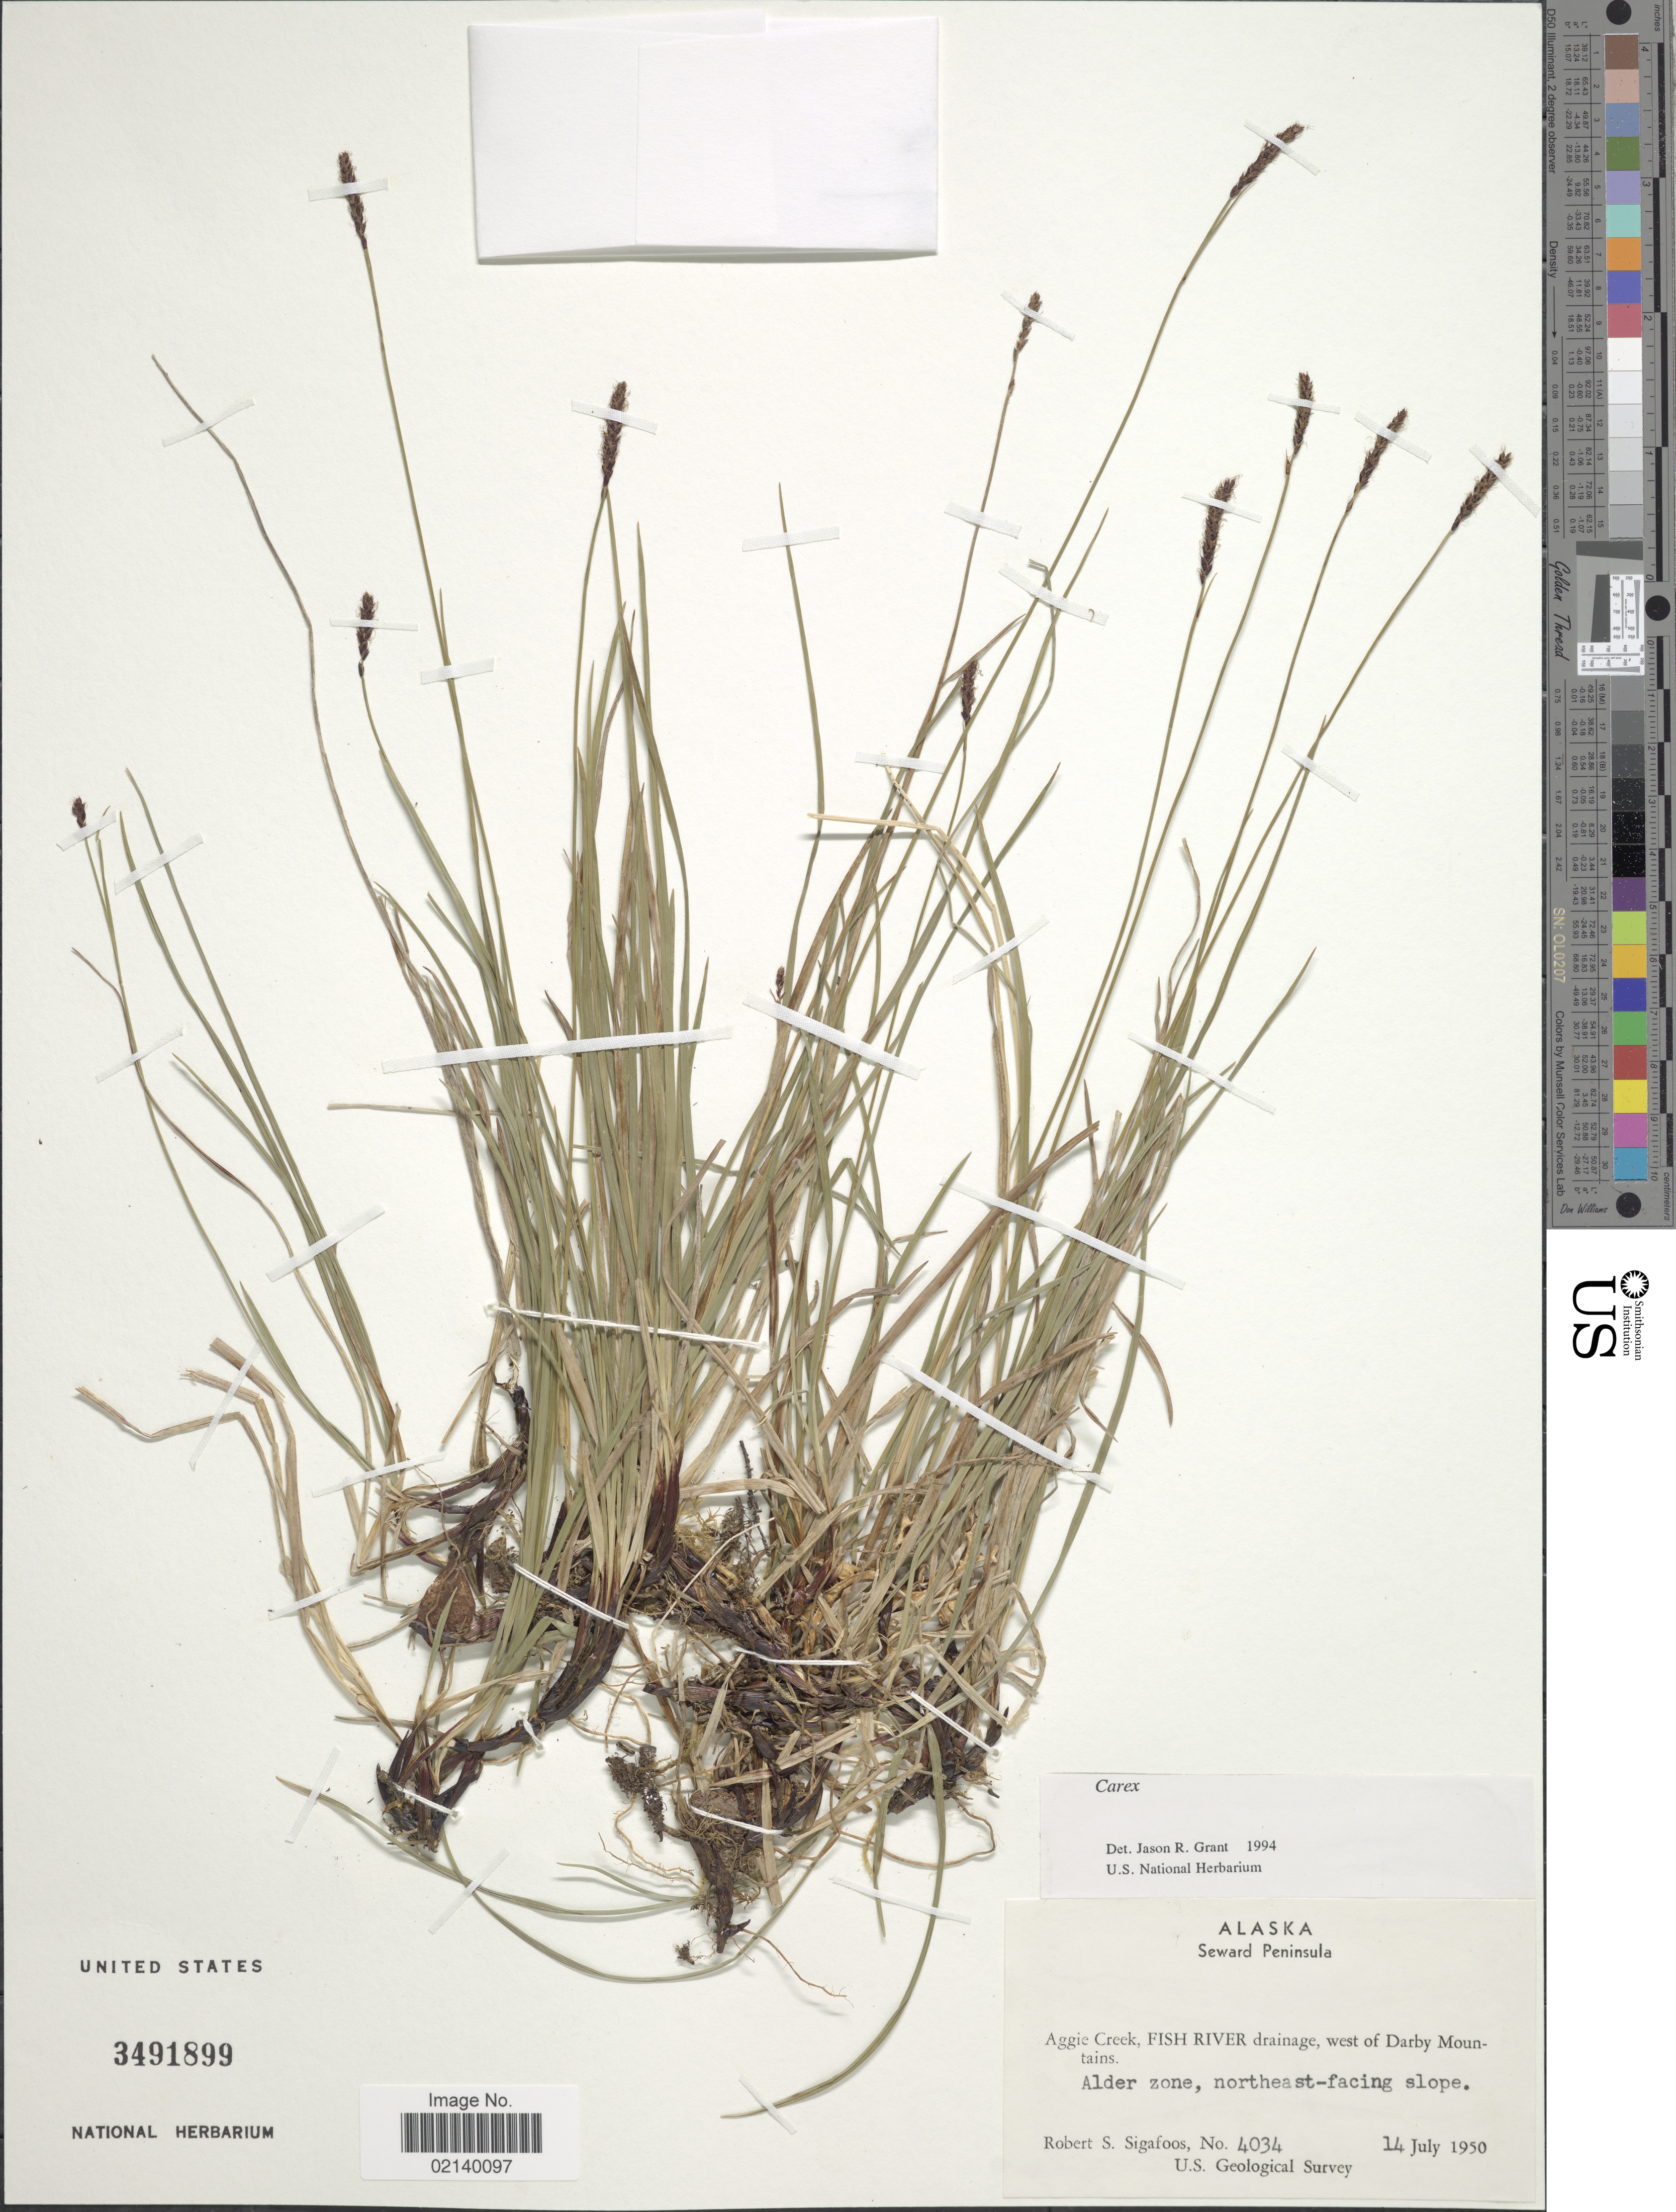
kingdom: Plantae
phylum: Tracheophyta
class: Liliopsida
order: Poales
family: Cyperaceae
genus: Carex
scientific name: Carex sp.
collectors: R. Sigafoos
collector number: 4034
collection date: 1950-07-14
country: United States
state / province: Alaska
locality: Seward Peninsula, Aggie Creek, Fish River drainage, west of Darby Mountains, alder zone, northeast-facing slope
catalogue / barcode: US 3491899